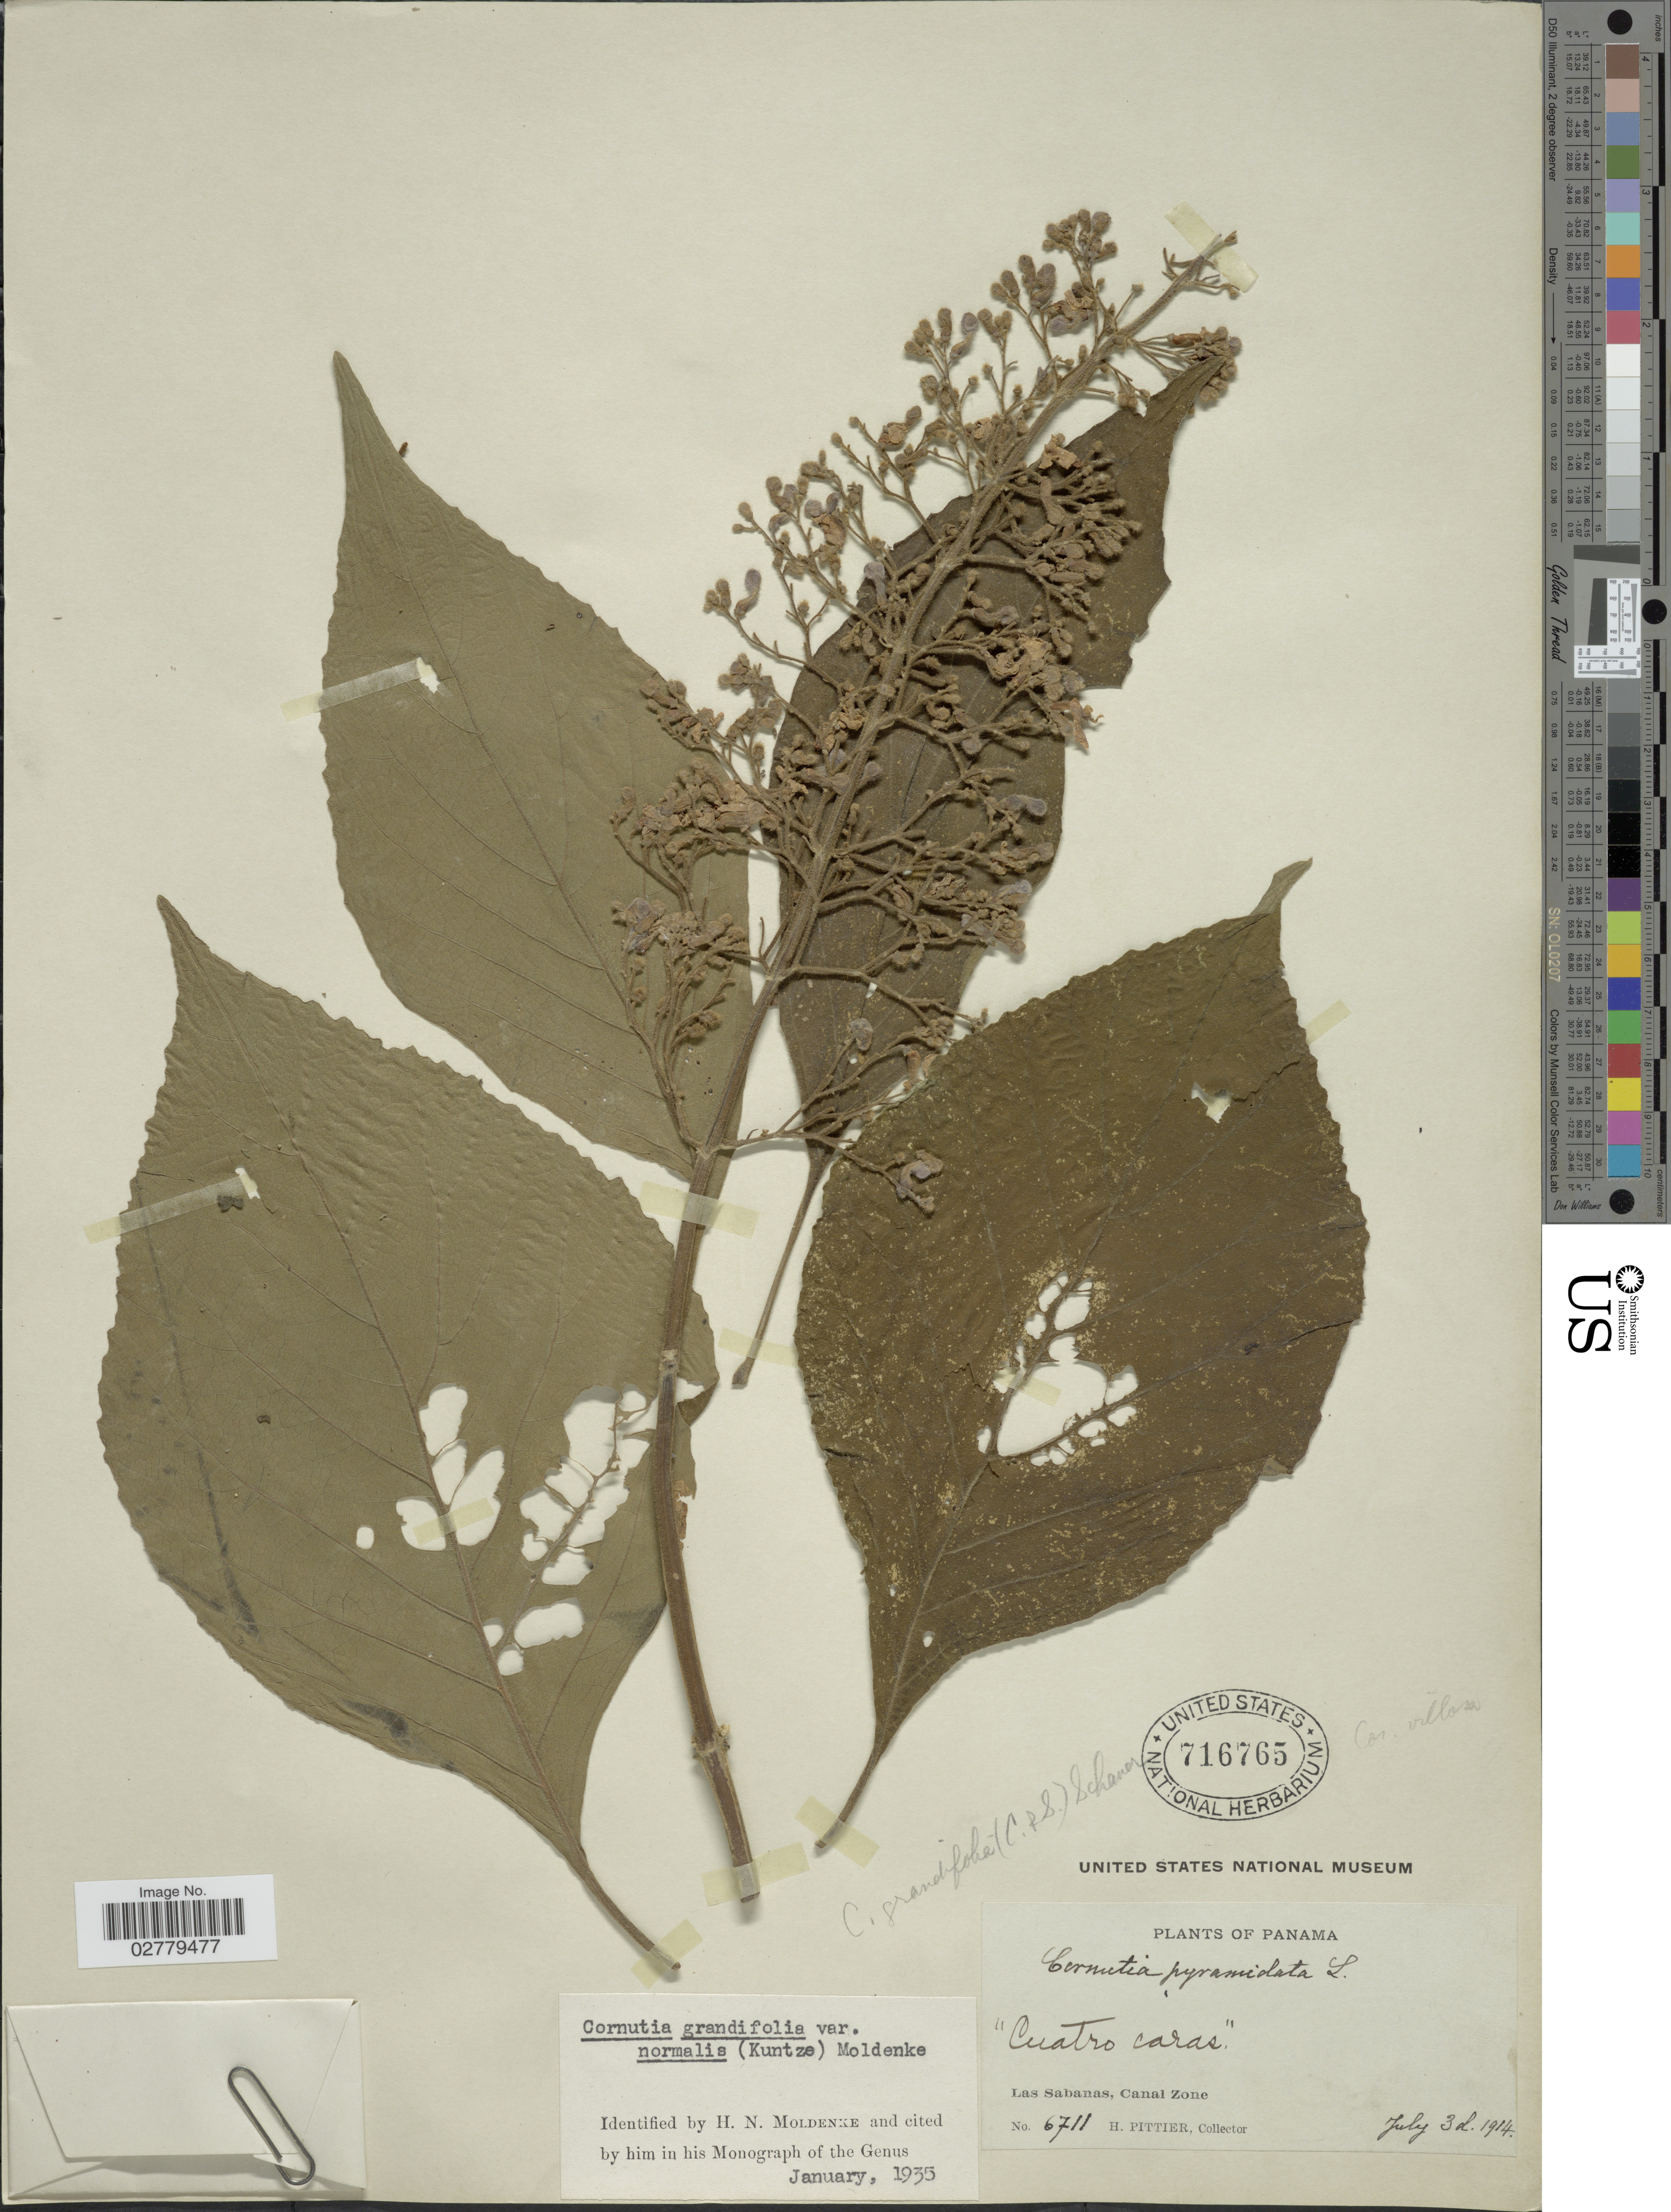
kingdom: Plantae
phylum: Tracheophyta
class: Magnoliopsida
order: Lamiales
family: Lamiaceae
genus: Cornutia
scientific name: Cornutia grandifolia var. normalis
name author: Moldenke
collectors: H. F. Pittier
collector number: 6711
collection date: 1914-07-03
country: Panama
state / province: Colón / Panamá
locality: Las Sabanas, Canal Zone.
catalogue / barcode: US 716765